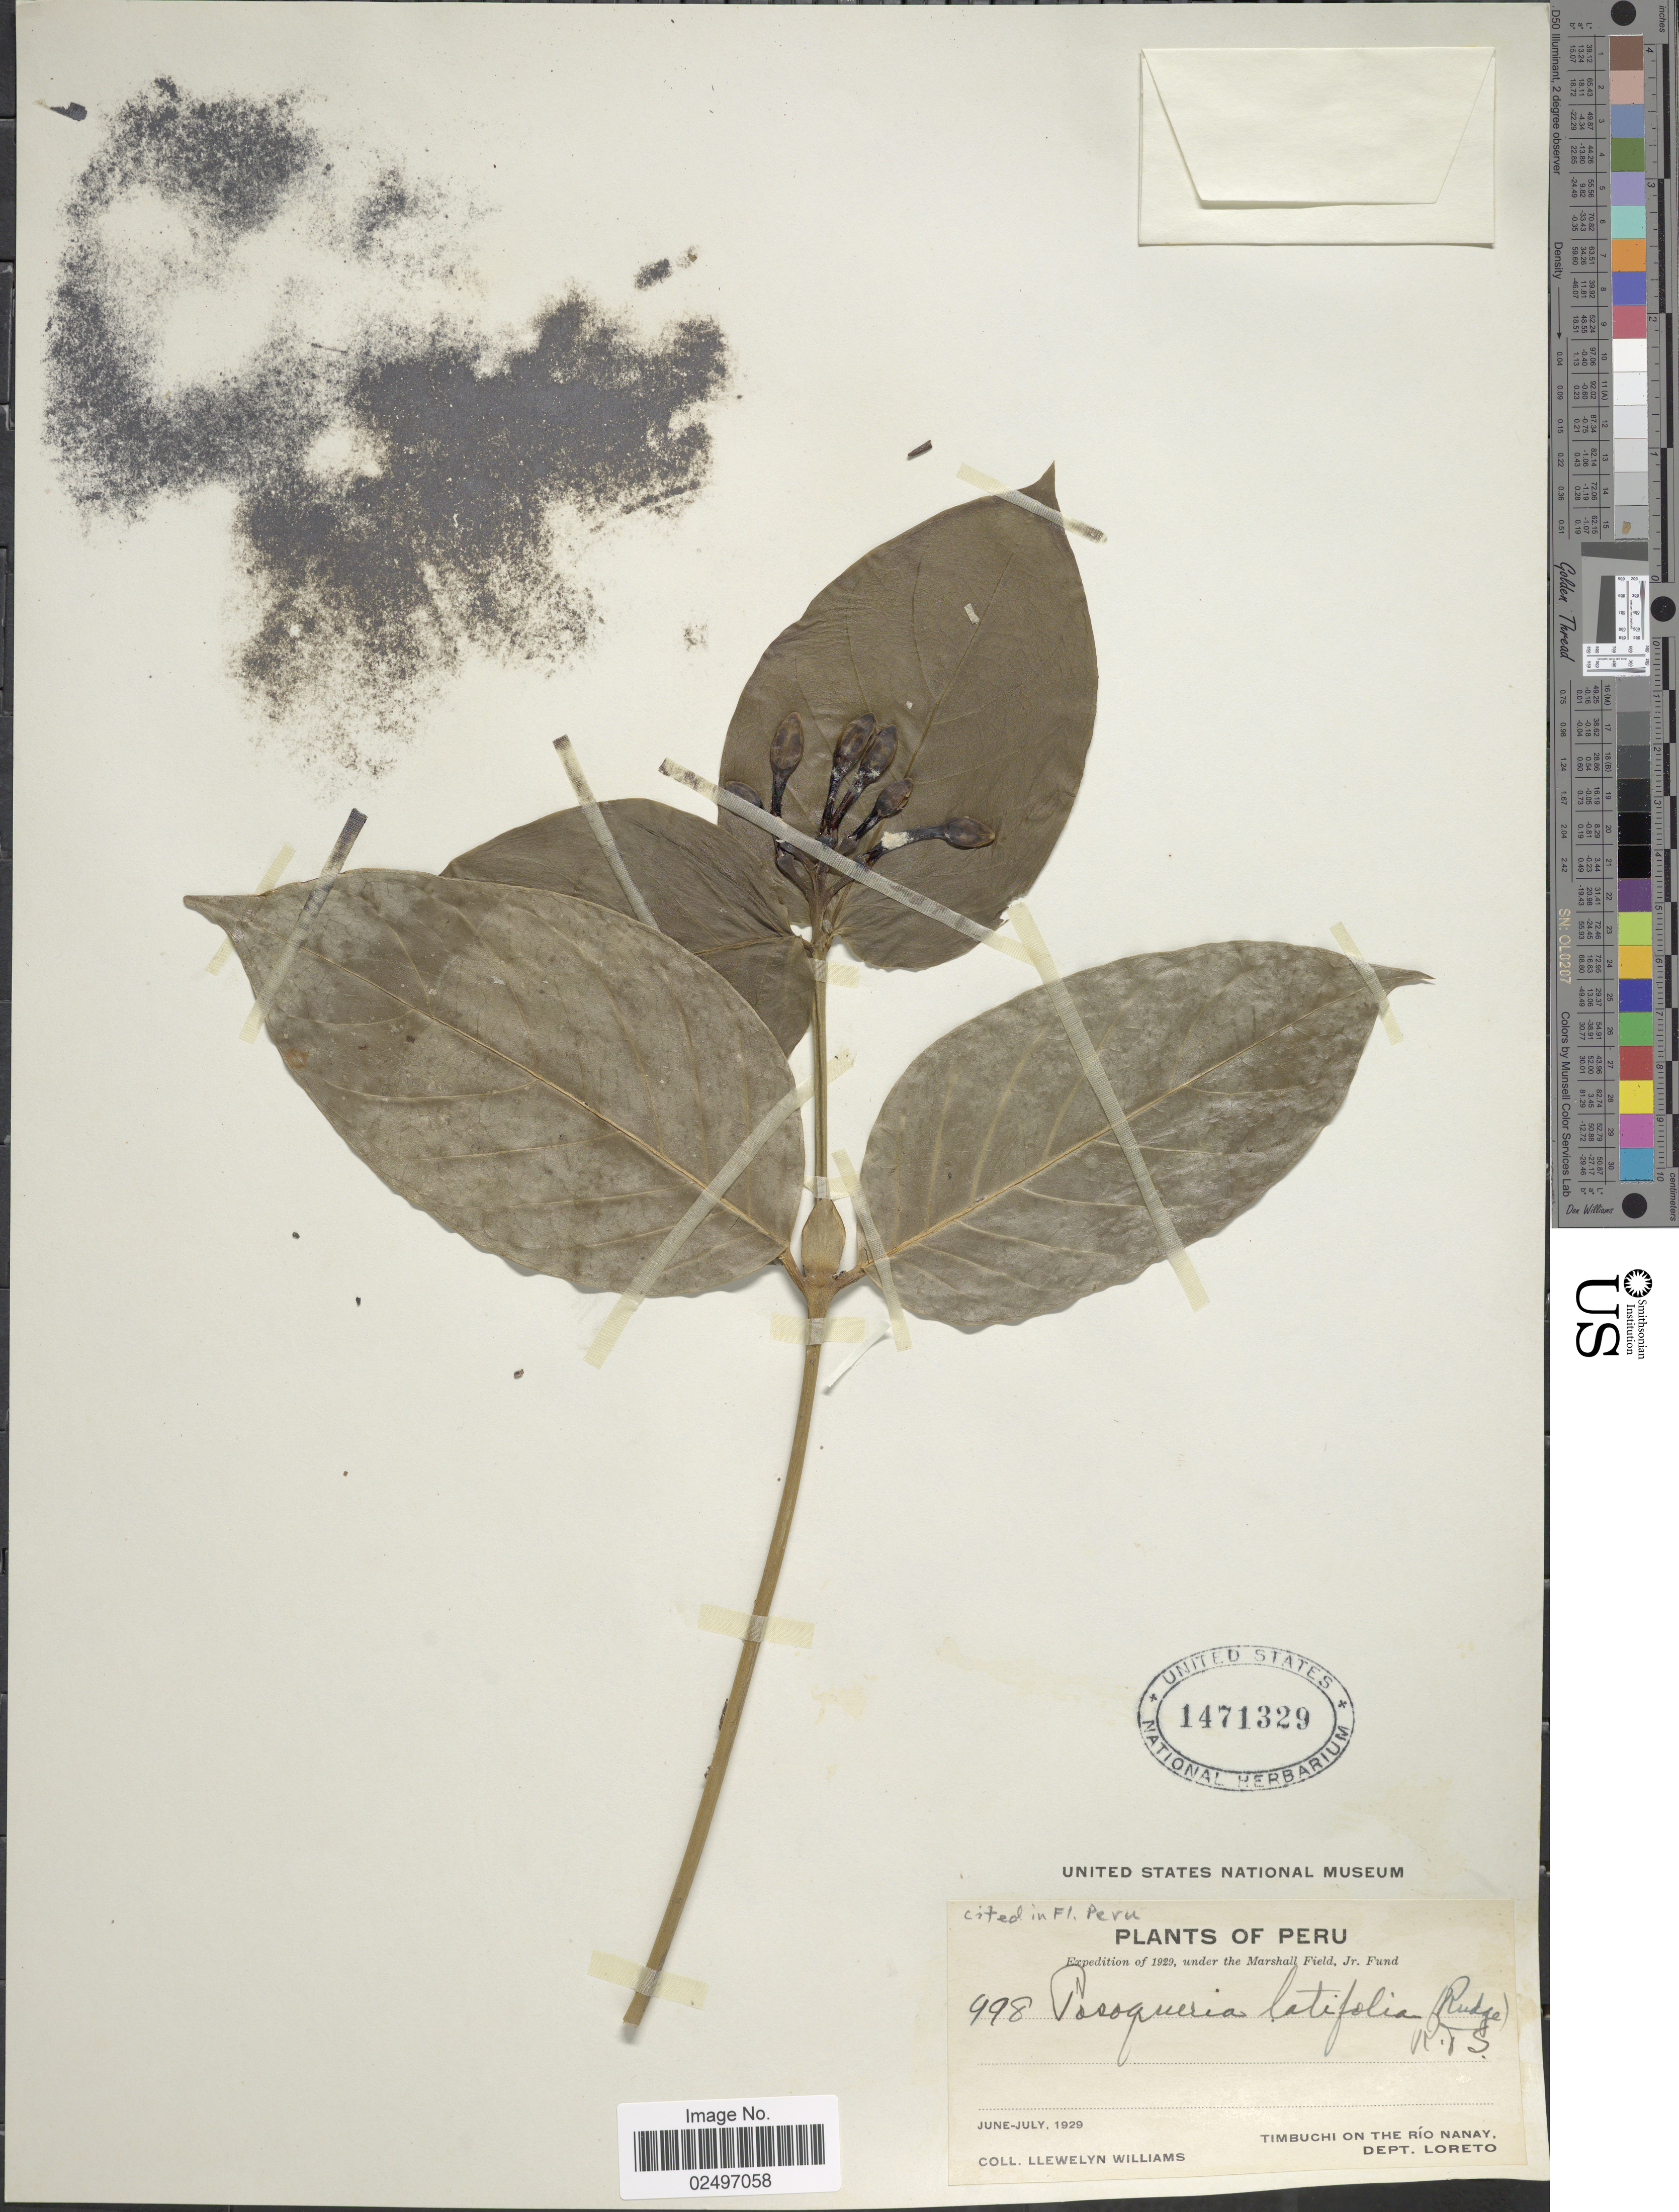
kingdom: Plantae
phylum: Tracheophyta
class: Magnoliopsida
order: Gentianales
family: Rubiaceae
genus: Posoqueria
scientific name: Posoqueria latifolia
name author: (Rudge) Roem. & Schult.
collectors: Ll. Williams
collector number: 998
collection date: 1929-06/1929-07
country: Peru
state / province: Loreto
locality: Timbuchi On The Río Nanay, Dept. Loreto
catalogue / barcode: US 1471329